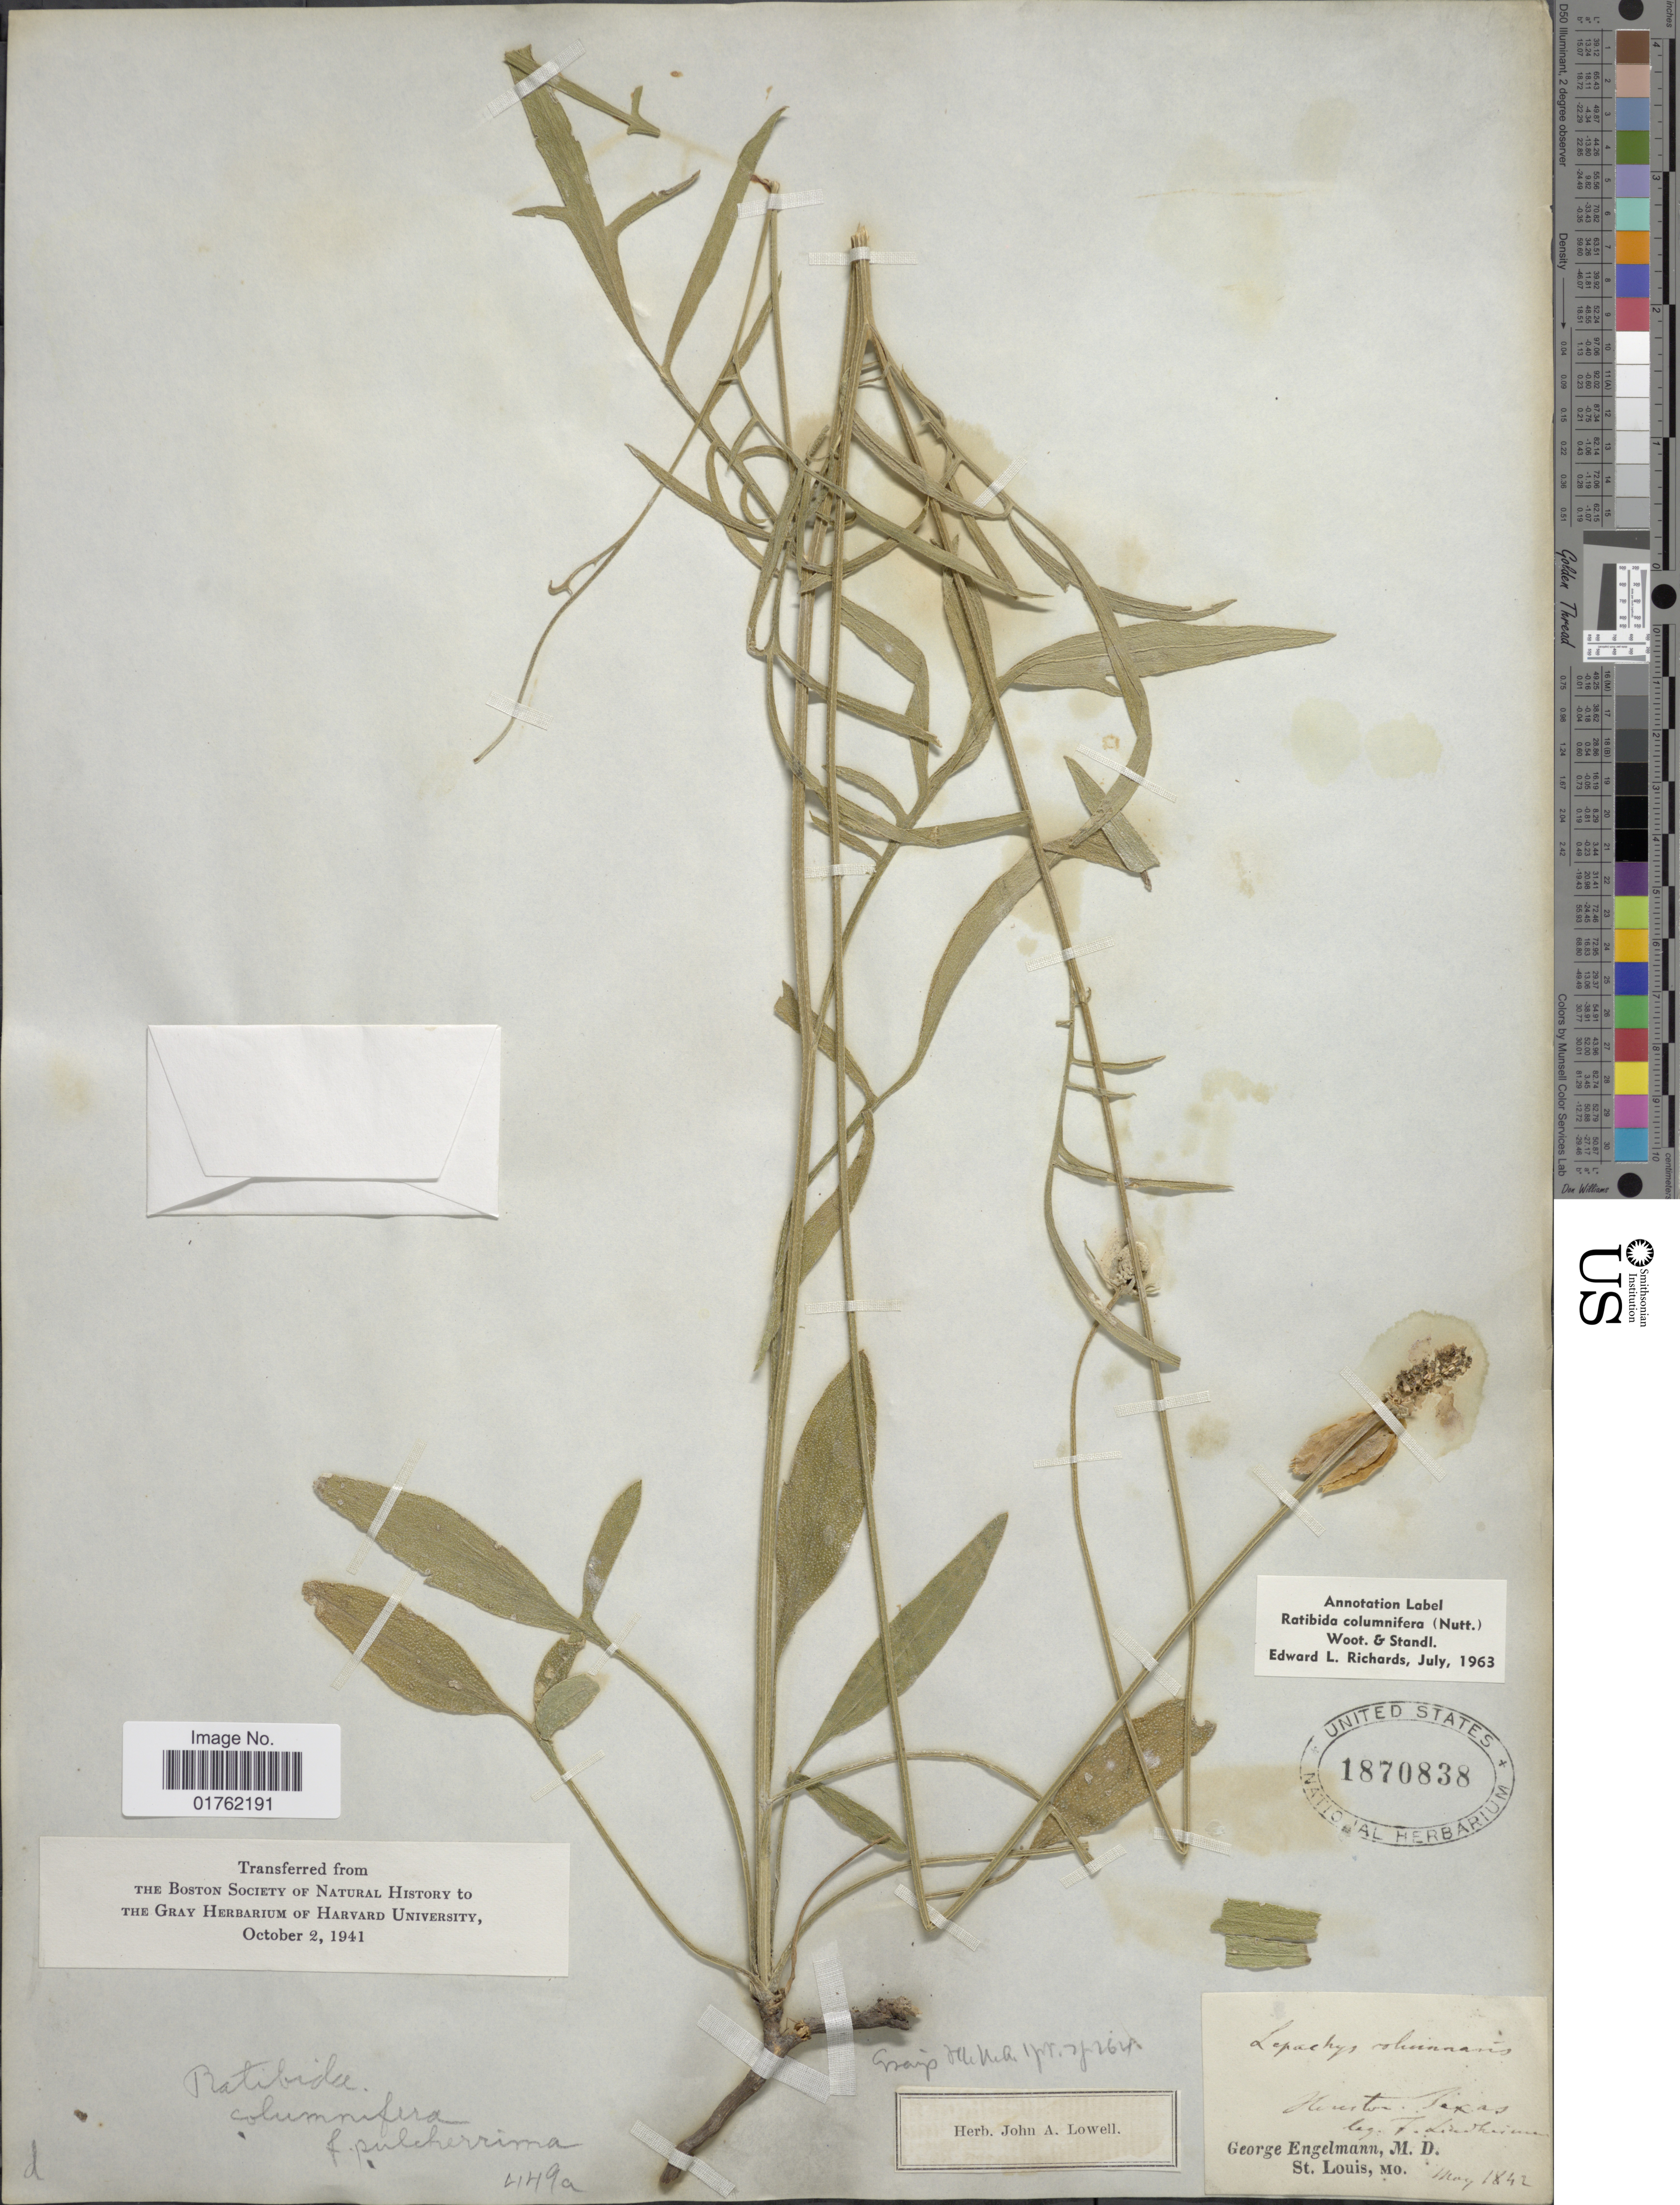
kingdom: Plantae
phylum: Tracheophyta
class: Magnoliopsida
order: Asterales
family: Asteraceae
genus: Ratibida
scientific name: Ratibida columnaris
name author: (Pursh) D. Don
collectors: G. Engelmann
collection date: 1842-05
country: United States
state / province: Texas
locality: Houston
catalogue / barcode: US 1870838